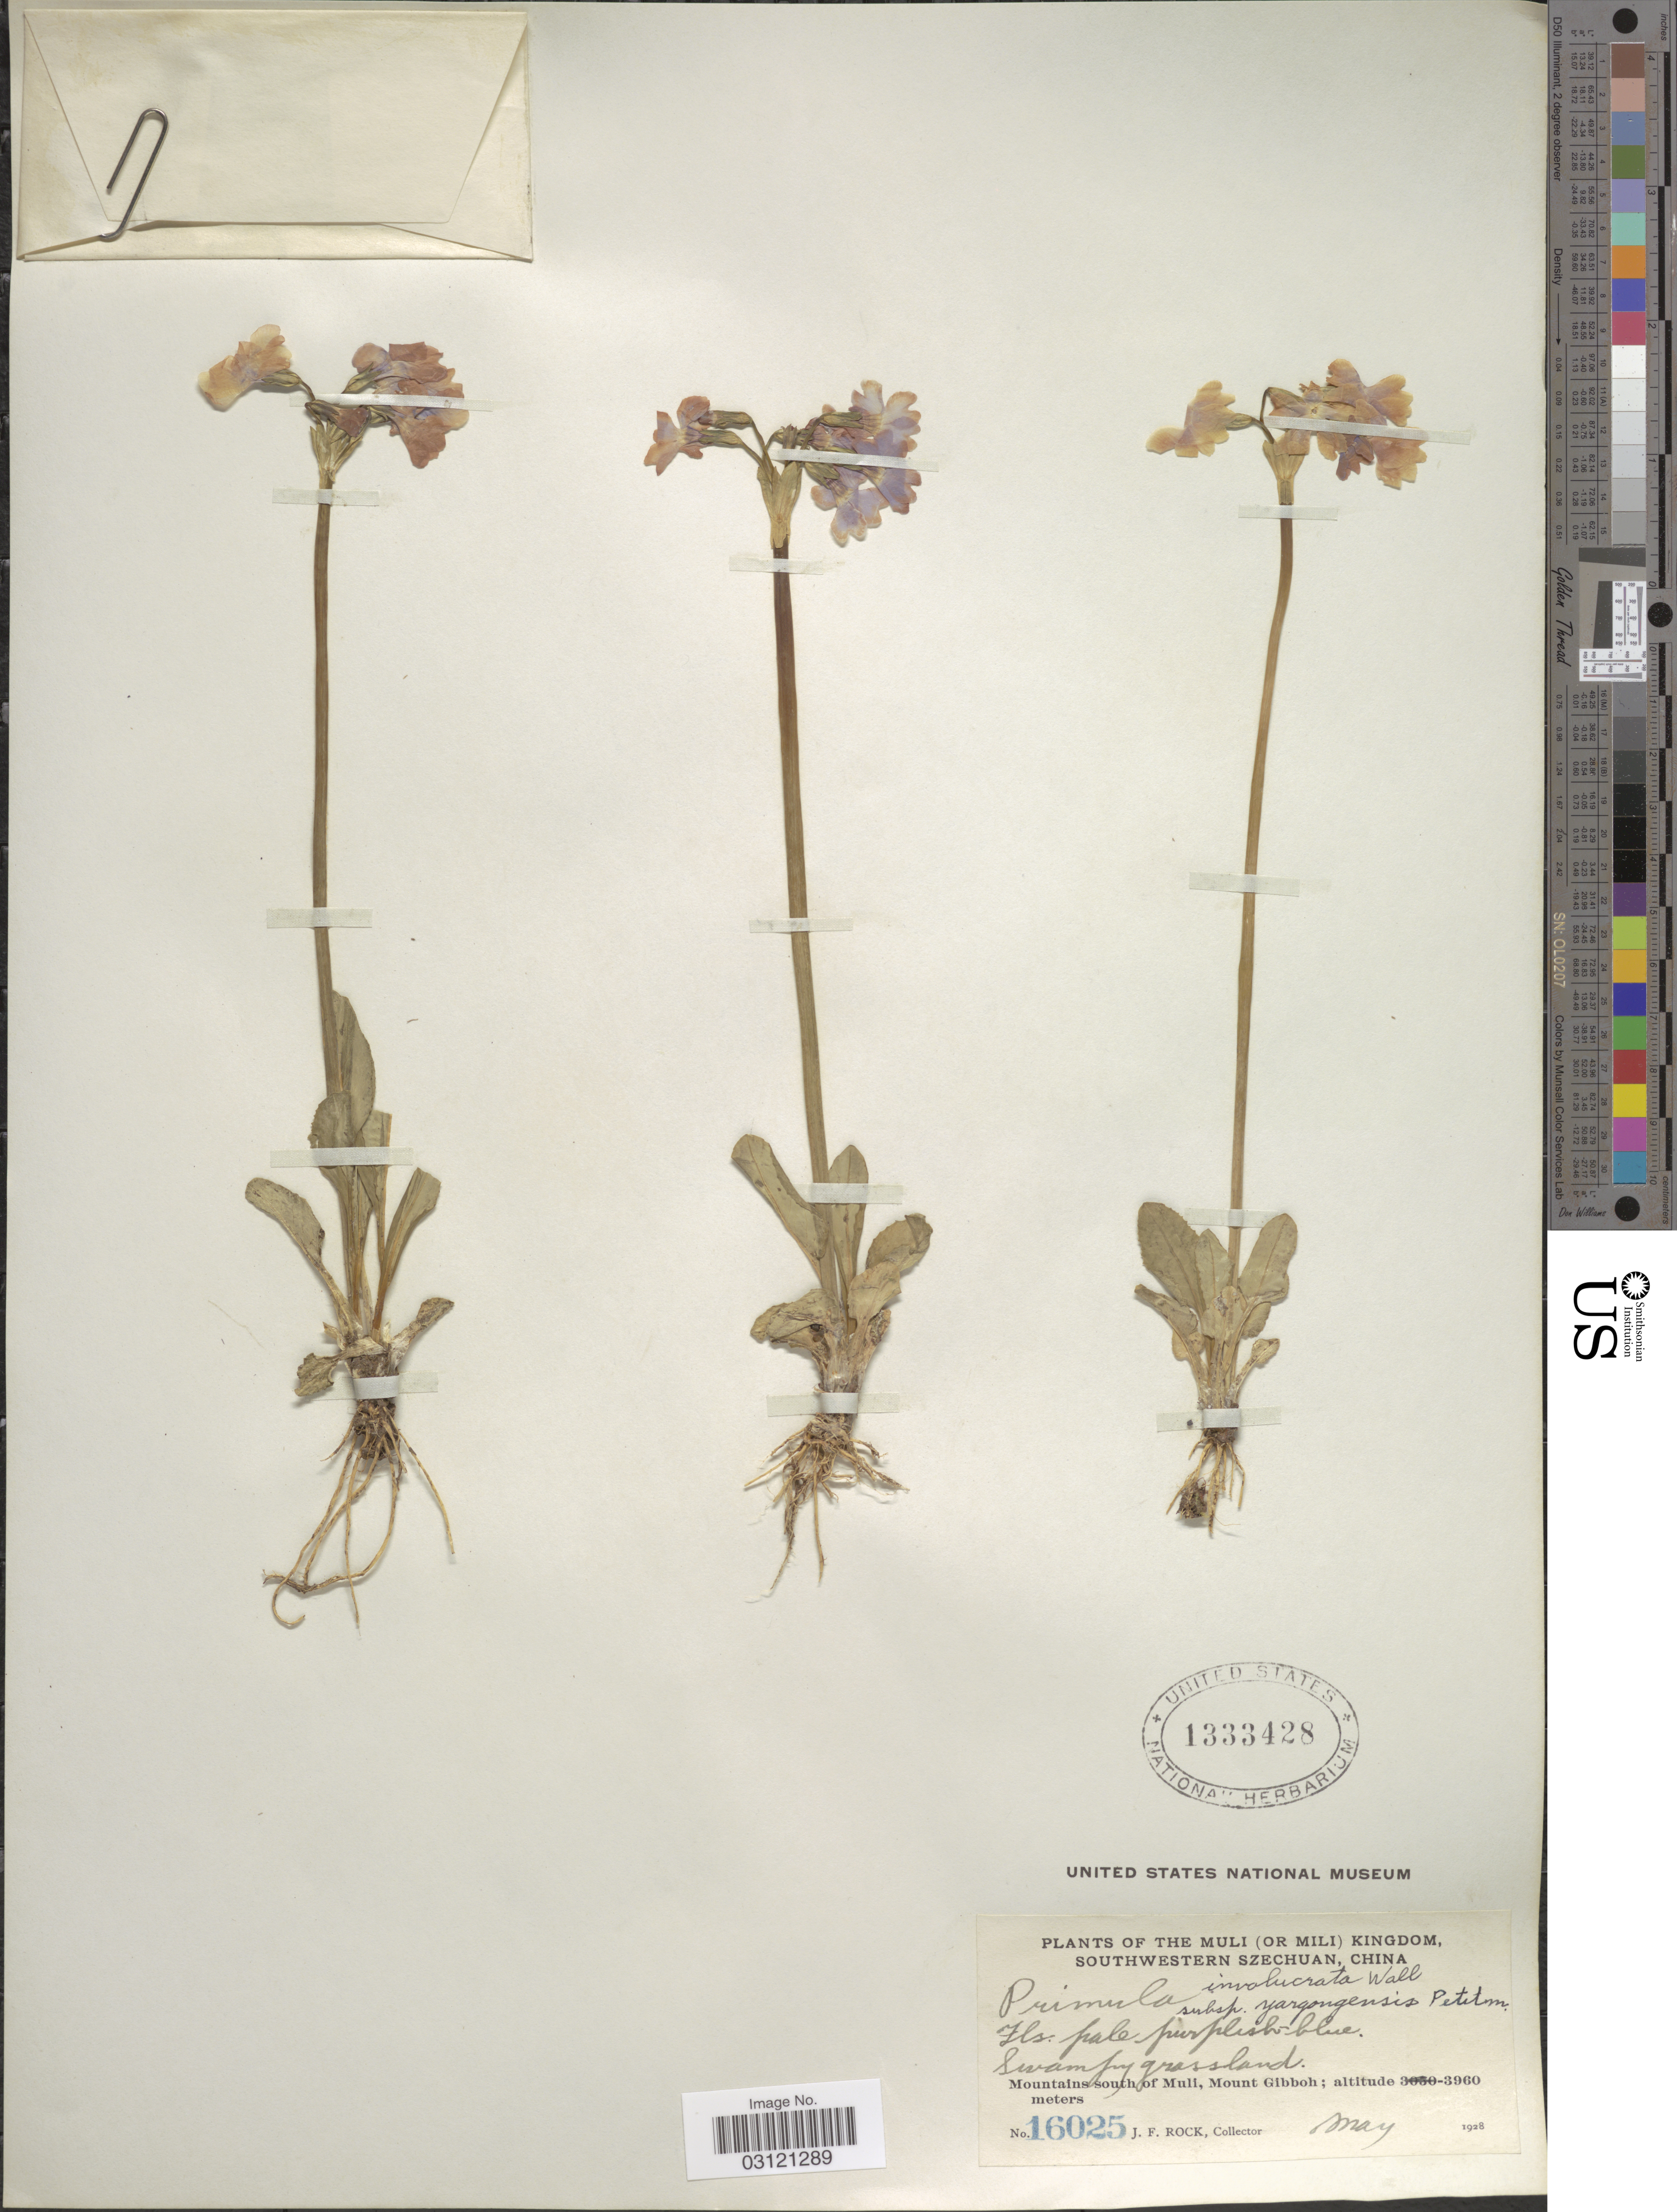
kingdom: Plantae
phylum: Tracheophyta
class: Magnoliopsida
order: Ericales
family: Primulaceae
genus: Primula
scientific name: Primula involucrata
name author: Wall. ex Duby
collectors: J. Rock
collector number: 16025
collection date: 1928-05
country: China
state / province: Sichuan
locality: The Muli (Or Mili) Kingdom, Southwestern Szechuan, China, Mountains south of Muli, Mount Gibboh.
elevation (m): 3960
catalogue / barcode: US 1333428